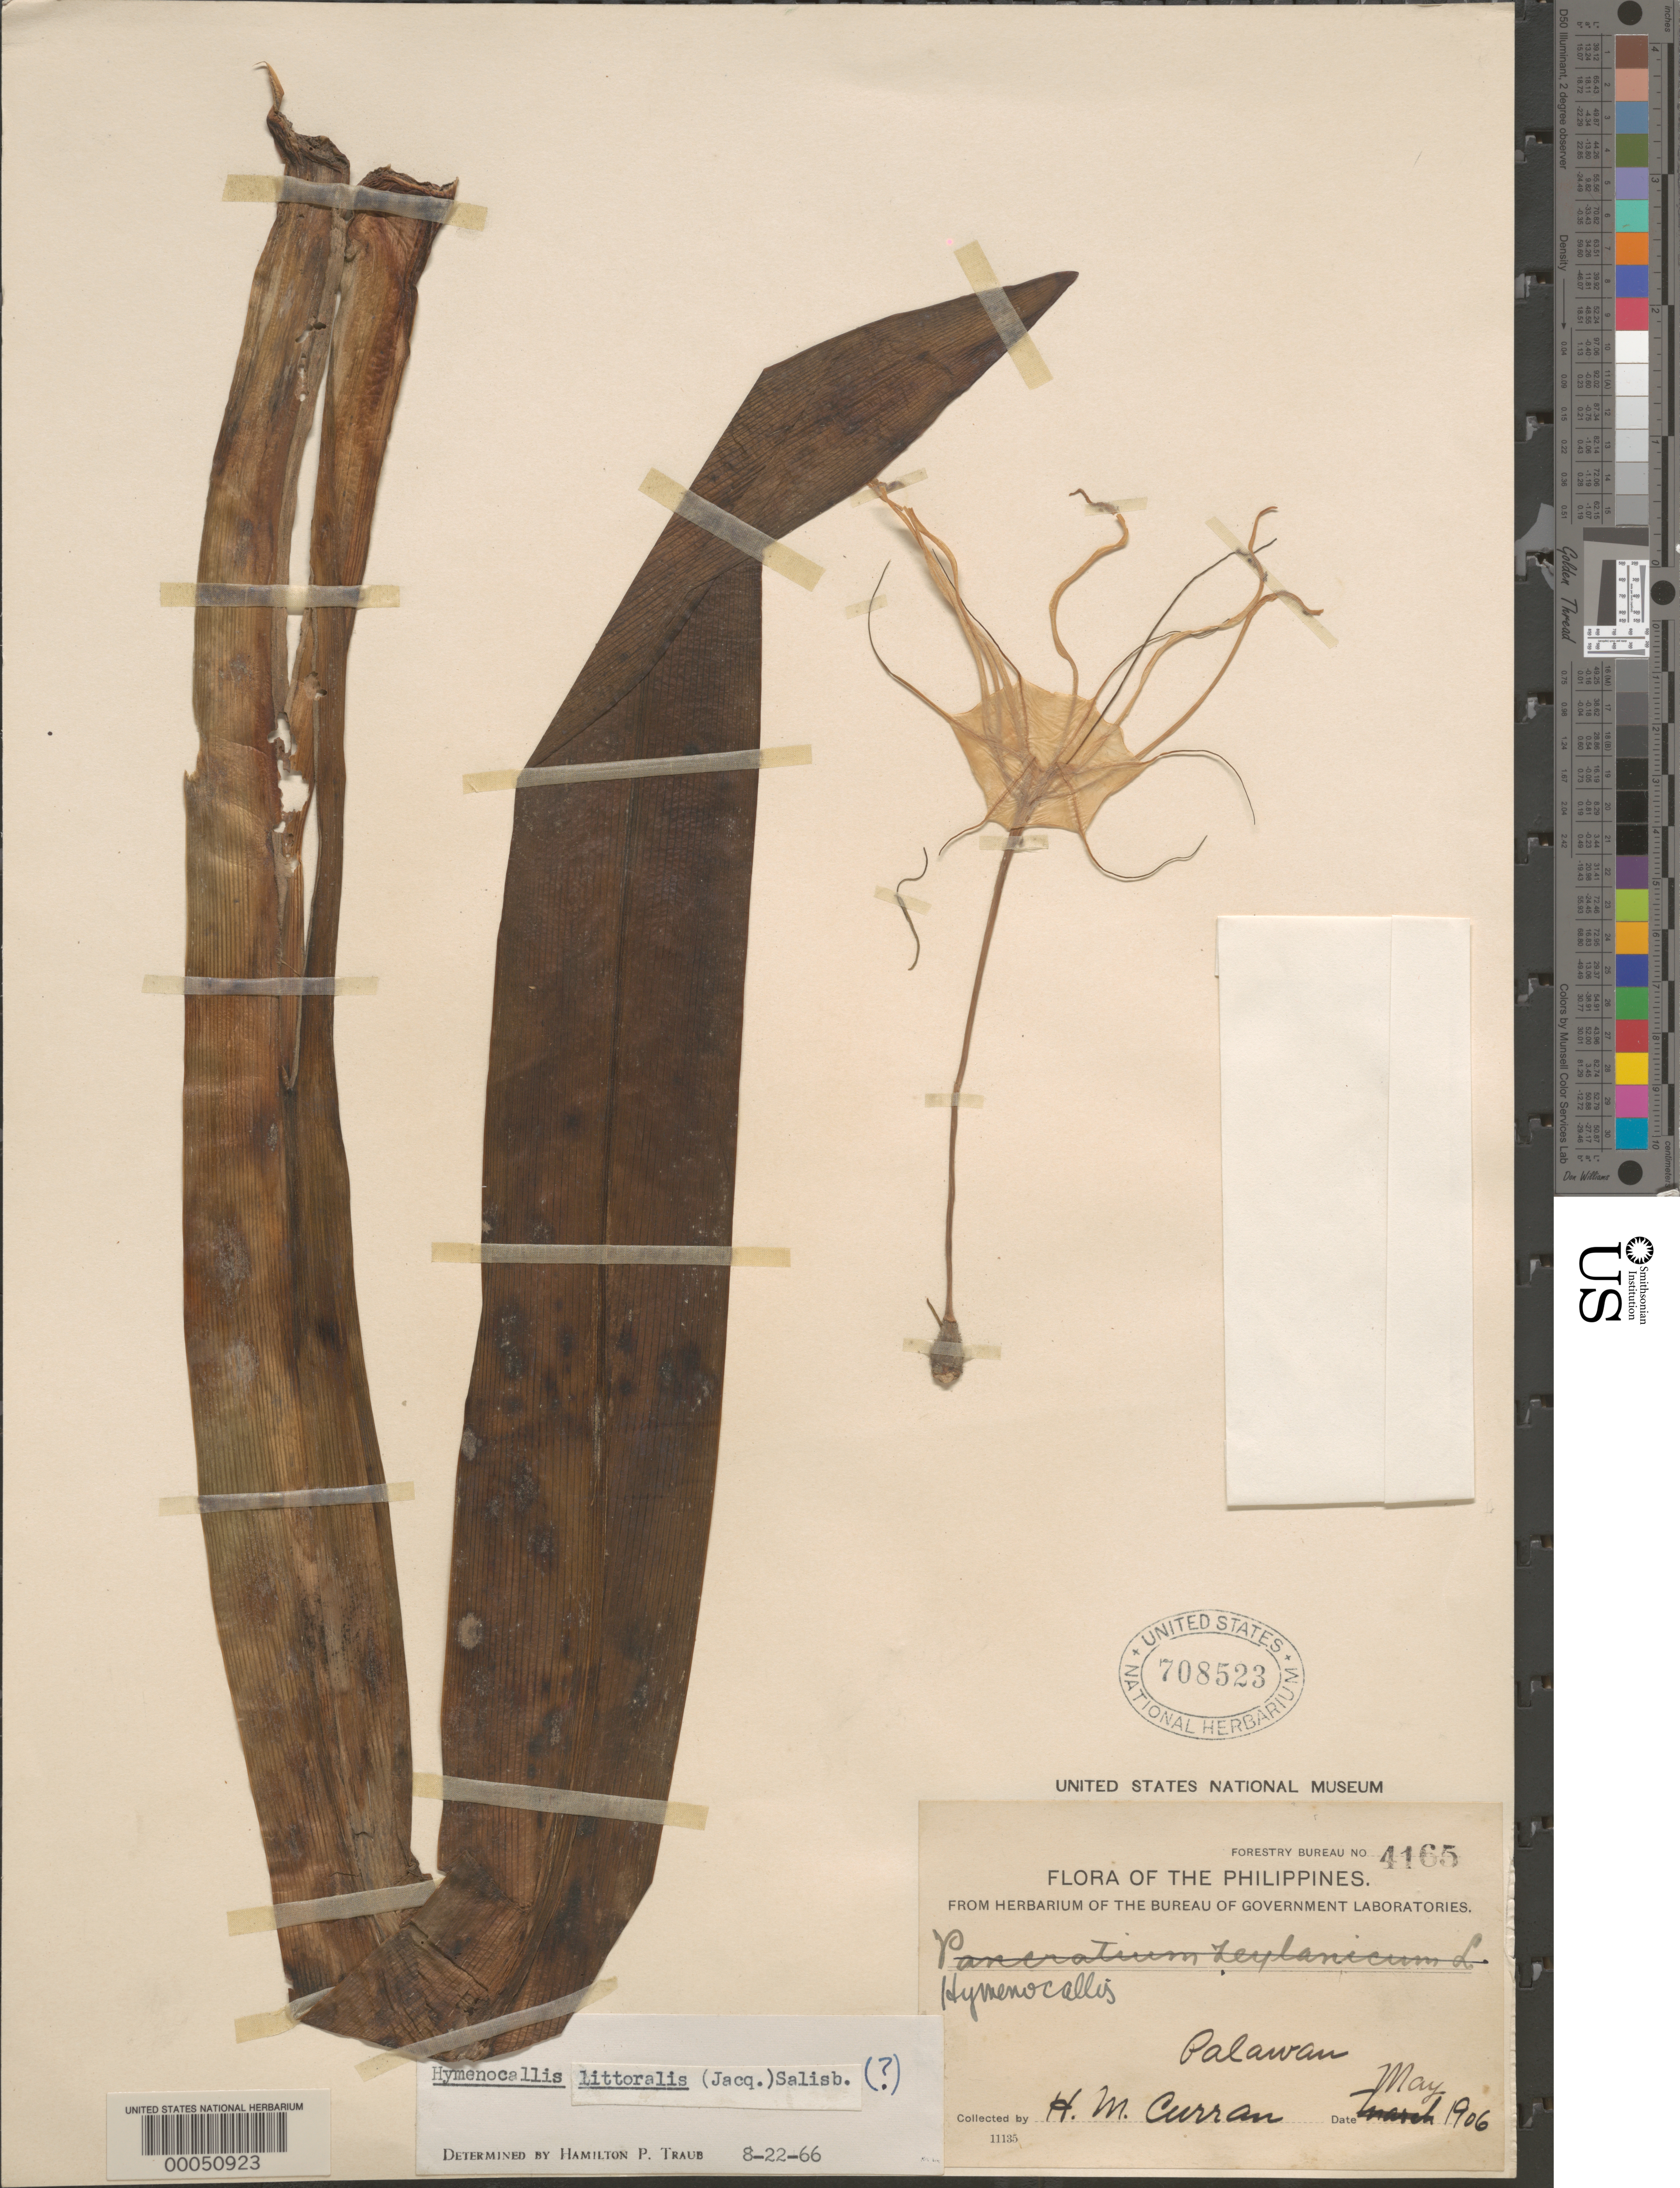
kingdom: Plantae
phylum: Tracheophyta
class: Liliopsida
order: Asparagales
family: Amaryllidaceae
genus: Hymenocallis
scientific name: Hymenocallis littoralis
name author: (Jacq.) Salisb.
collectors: H. M. Curran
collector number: Forestry Bureau 4165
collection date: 1906-05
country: Philippines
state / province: Mimaropa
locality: Palawan.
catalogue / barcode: US 708523